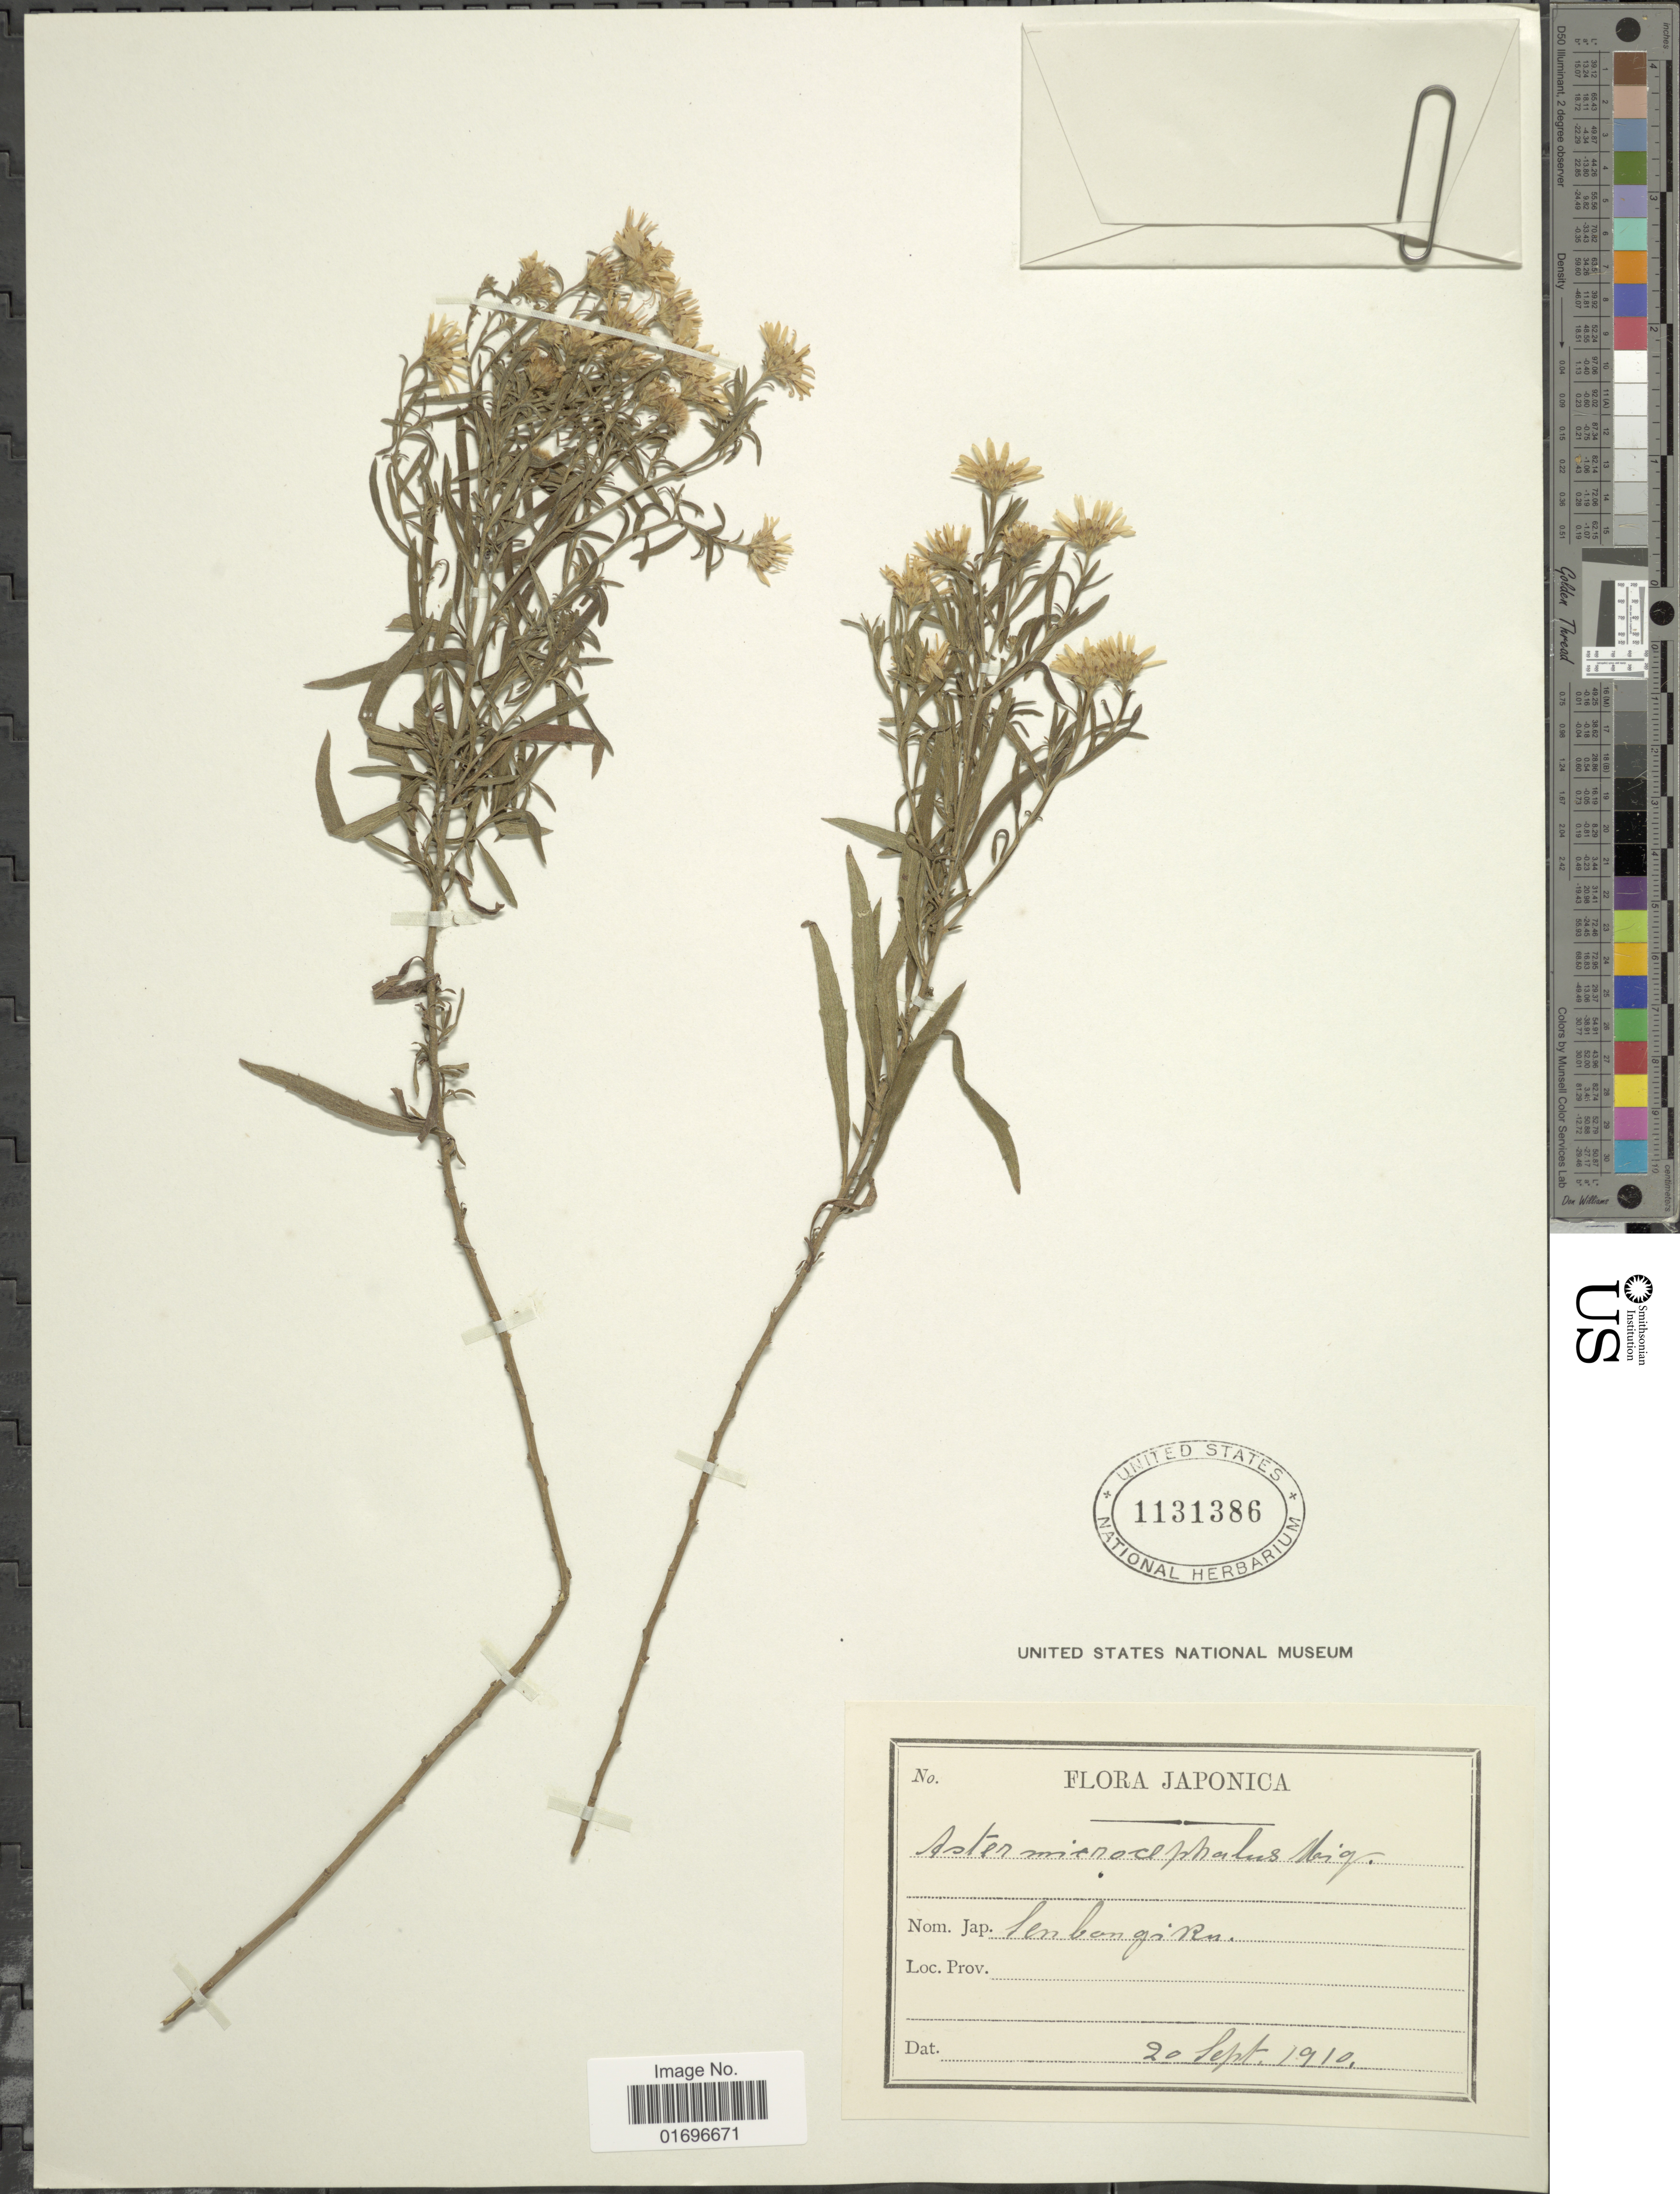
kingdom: Plantae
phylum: Tracheophyta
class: Magnoliopsida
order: Asterales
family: Asteraceae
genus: Aster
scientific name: Aster microcephalus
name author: (Miq.) Franch. & Sav.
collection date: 1910-09-20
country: Japan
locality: Japonica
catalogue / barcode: US 1131386